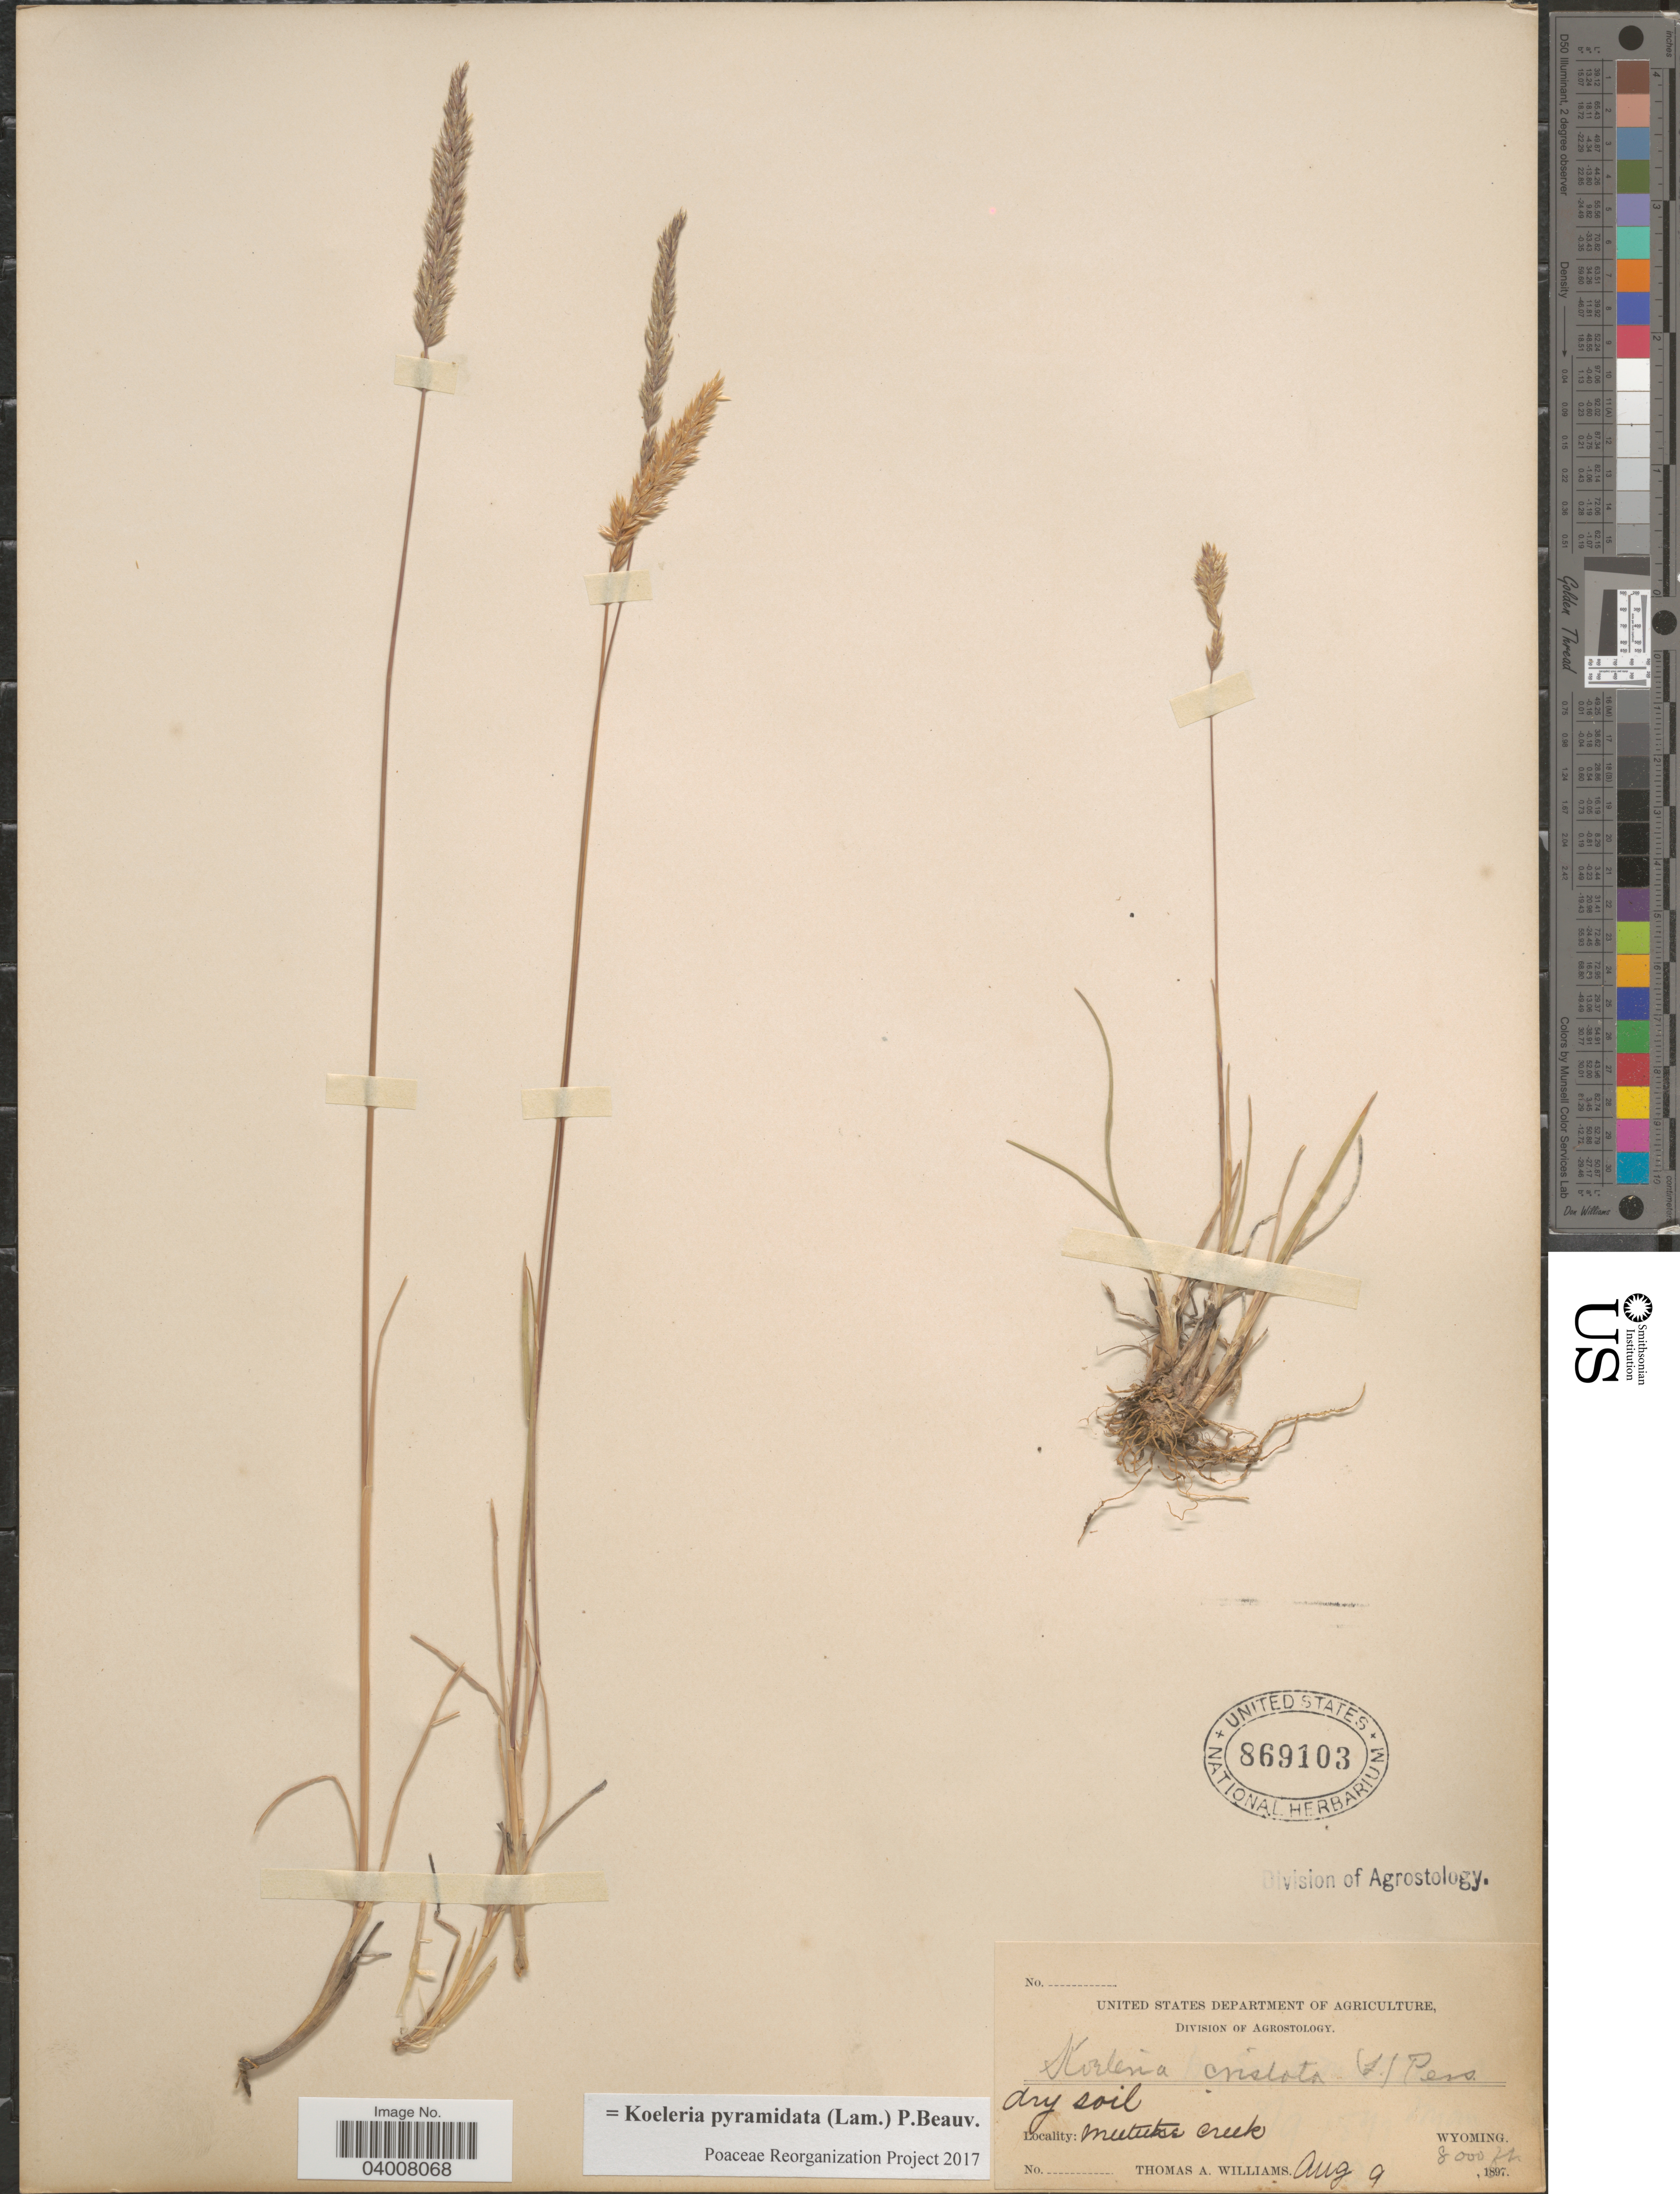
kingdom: Plantae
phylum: Tracheophyta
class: Liliopsida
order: Poales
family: Poaceae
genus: Koeleria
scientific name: Koeleria pyramidata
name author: (Lam.) P. Beauv.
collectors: T. A. Williams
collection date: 1897-08-09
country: United States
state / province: Wyoming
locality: Meeteetse Creek.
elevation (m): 2438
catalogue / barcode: US 869103